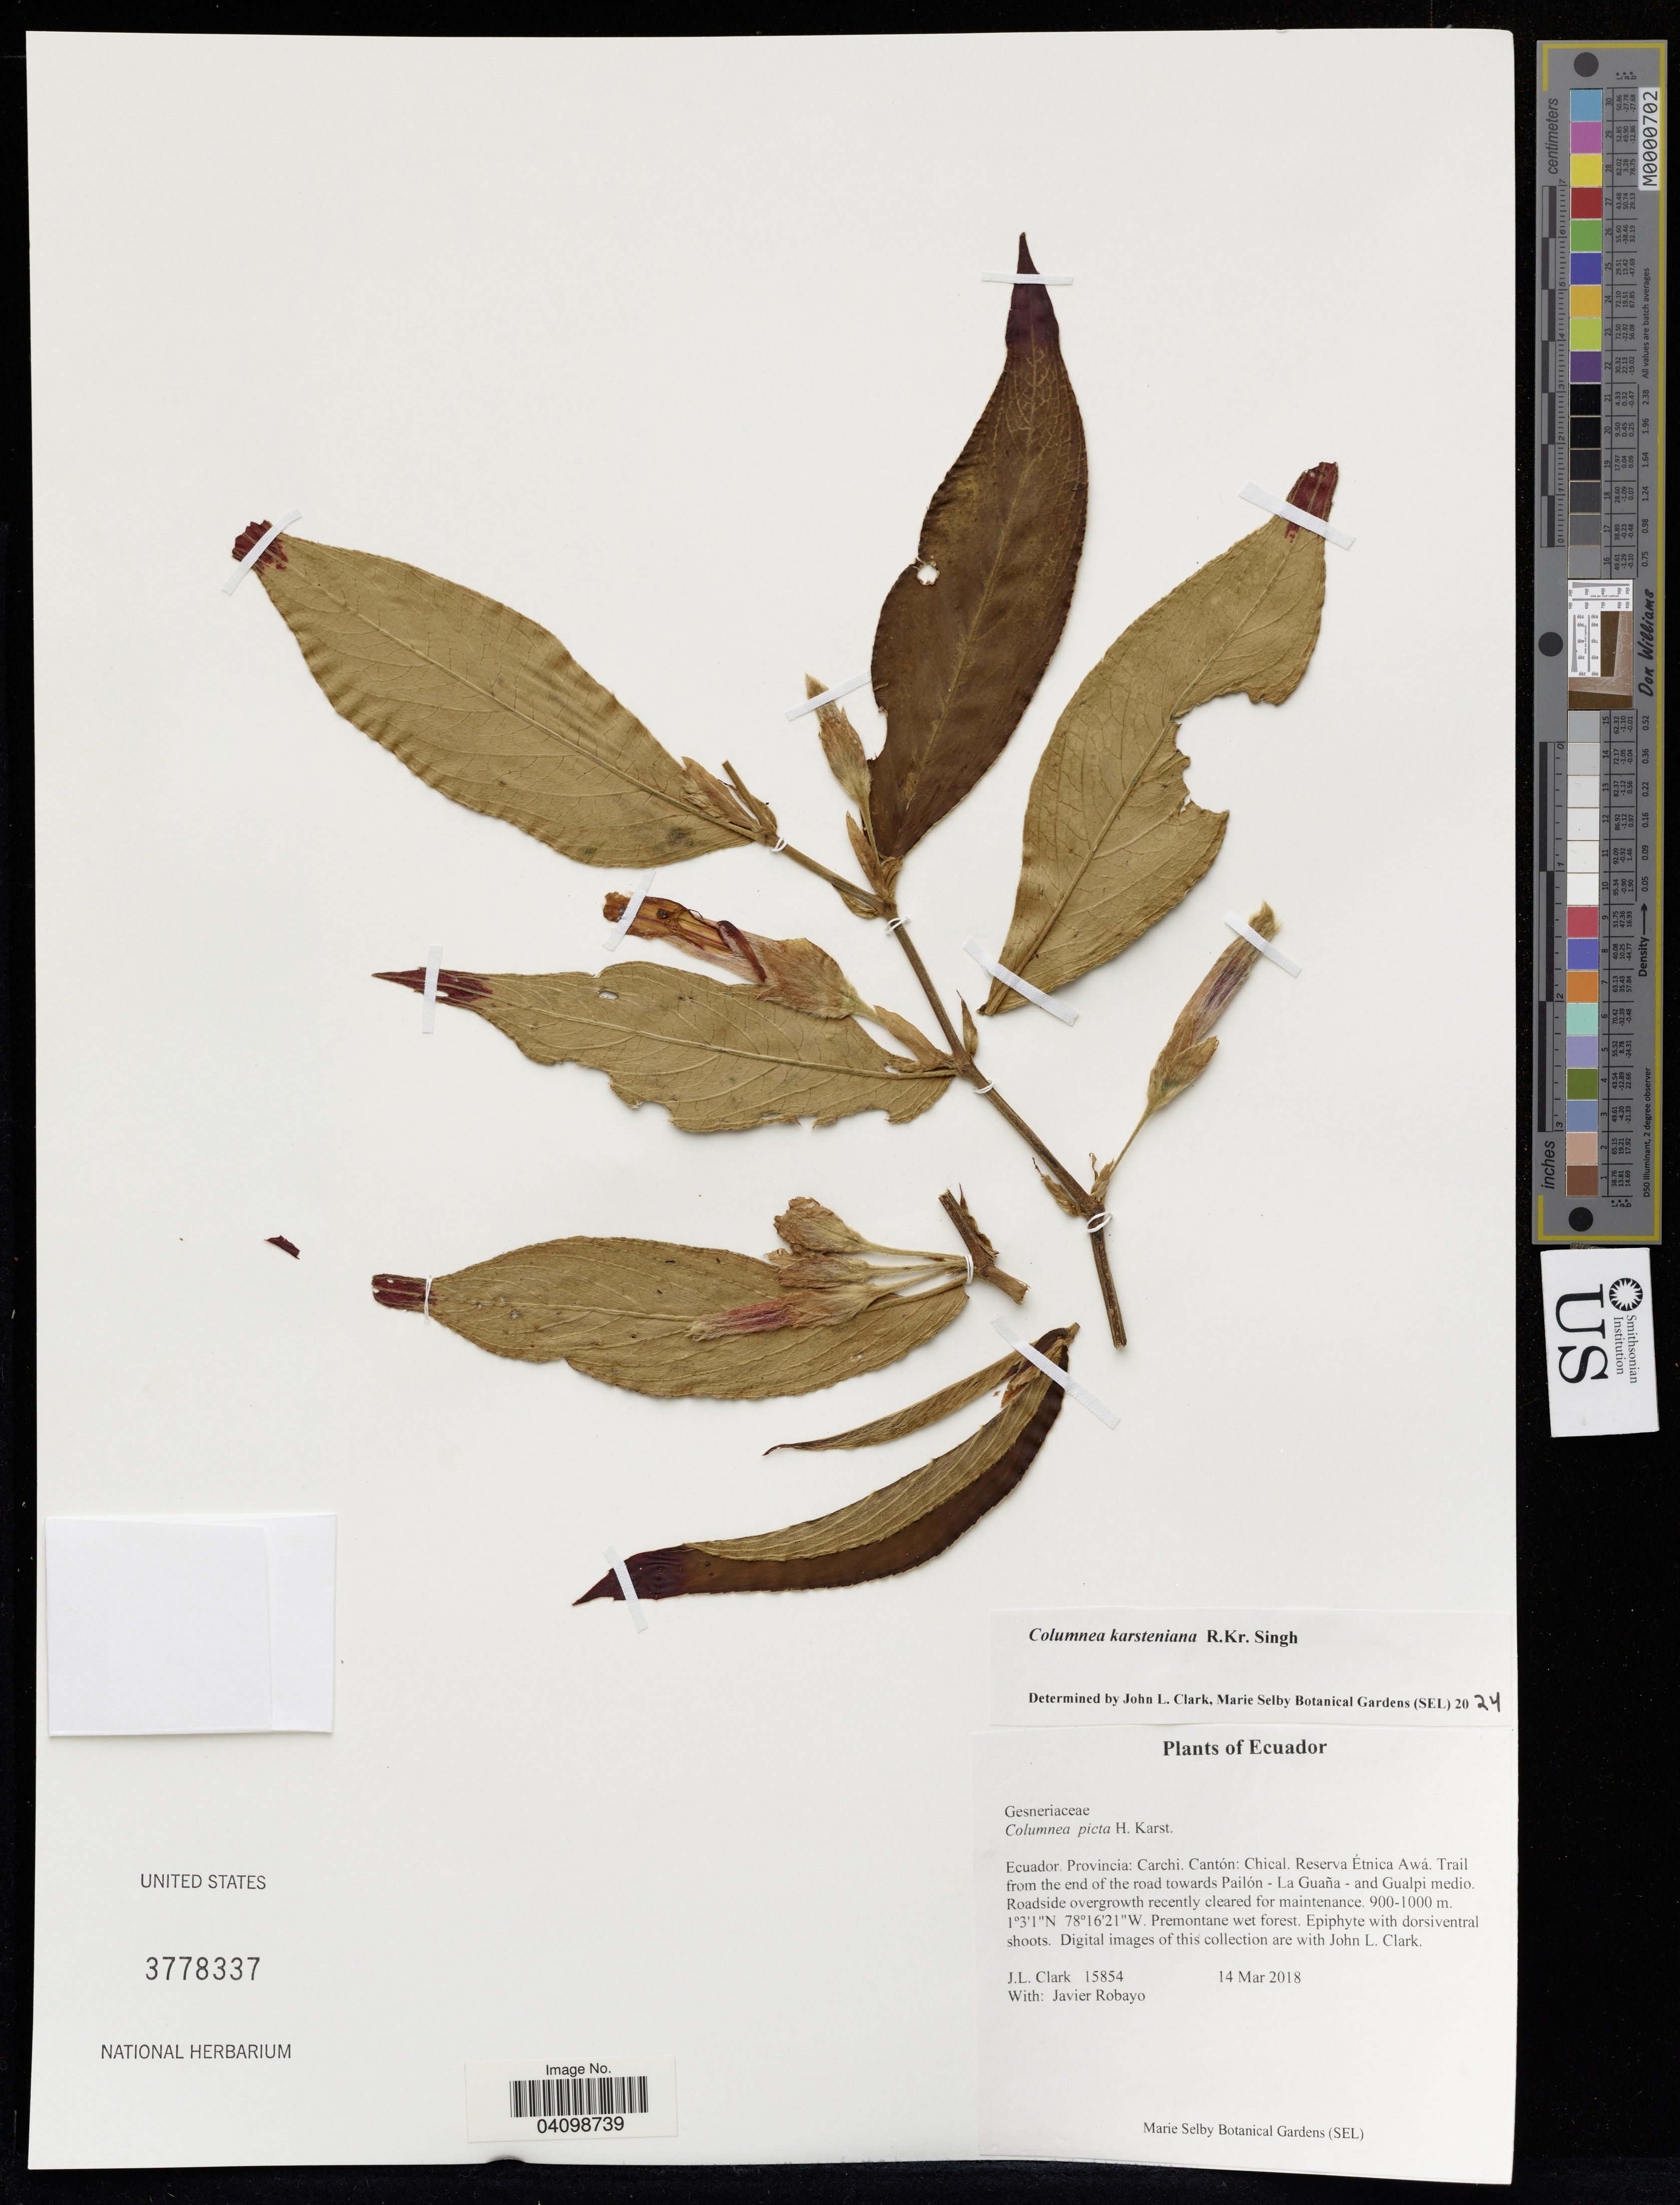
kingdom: Plantae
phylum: Tracheophyta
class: Magnoliopsida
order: Lamiales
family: Gesneriaceae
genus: Columnea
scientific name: Columnea picta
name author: H. Karst.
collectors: J. Clark & J. Robayo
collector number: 15854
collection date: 2018-03-14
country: Ecuador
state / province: Carchi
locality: Cantón: Chical. Reserva Étnica Awá. Trail from the end of the road towards Pailón – La Guaña – and Gualpi medio.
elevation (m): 900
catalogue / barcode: US 3778337